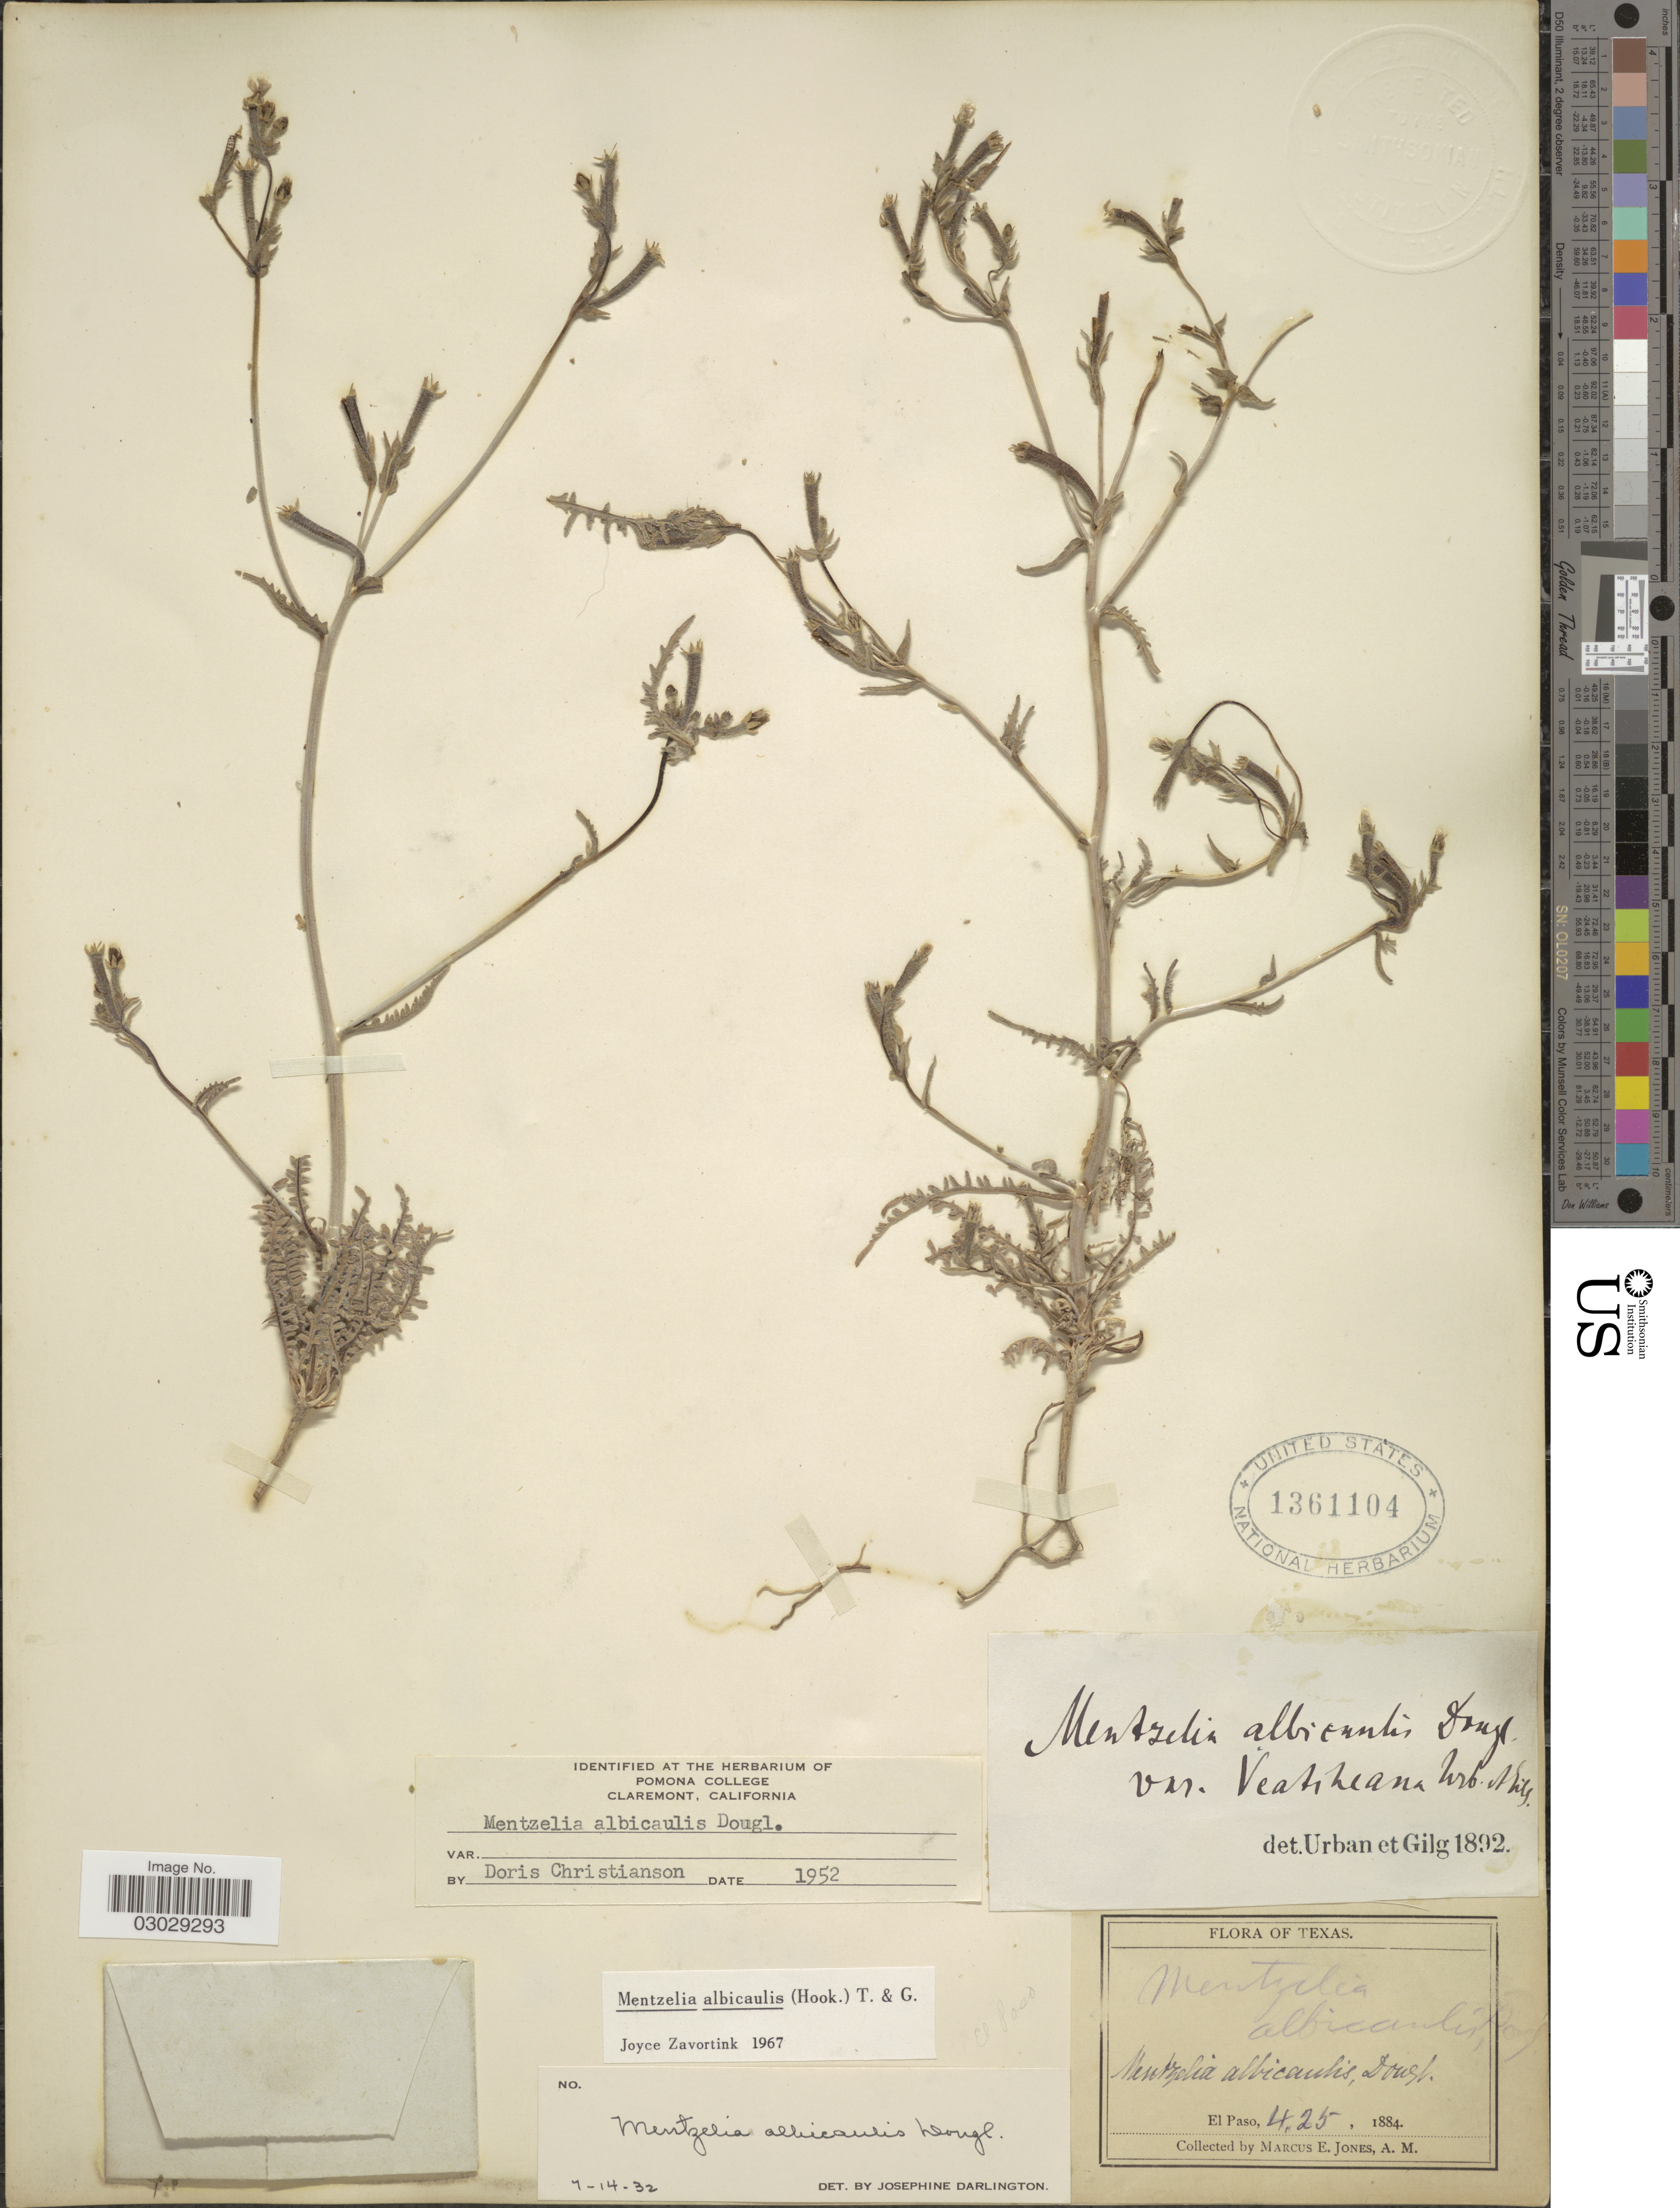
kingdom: Plantae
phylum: Tracheophyta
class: Magnoliopsida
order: Cornales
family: Loasaceae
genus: Mentzelia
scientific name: Mentzelia albicaulis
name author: (Douglas ex Hook.) Douglas ex Torr. & A. Gray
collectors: M. E. Jones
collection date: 1884-04-24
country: United States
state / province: Texas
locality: El Paso.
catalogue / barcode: US 1361104